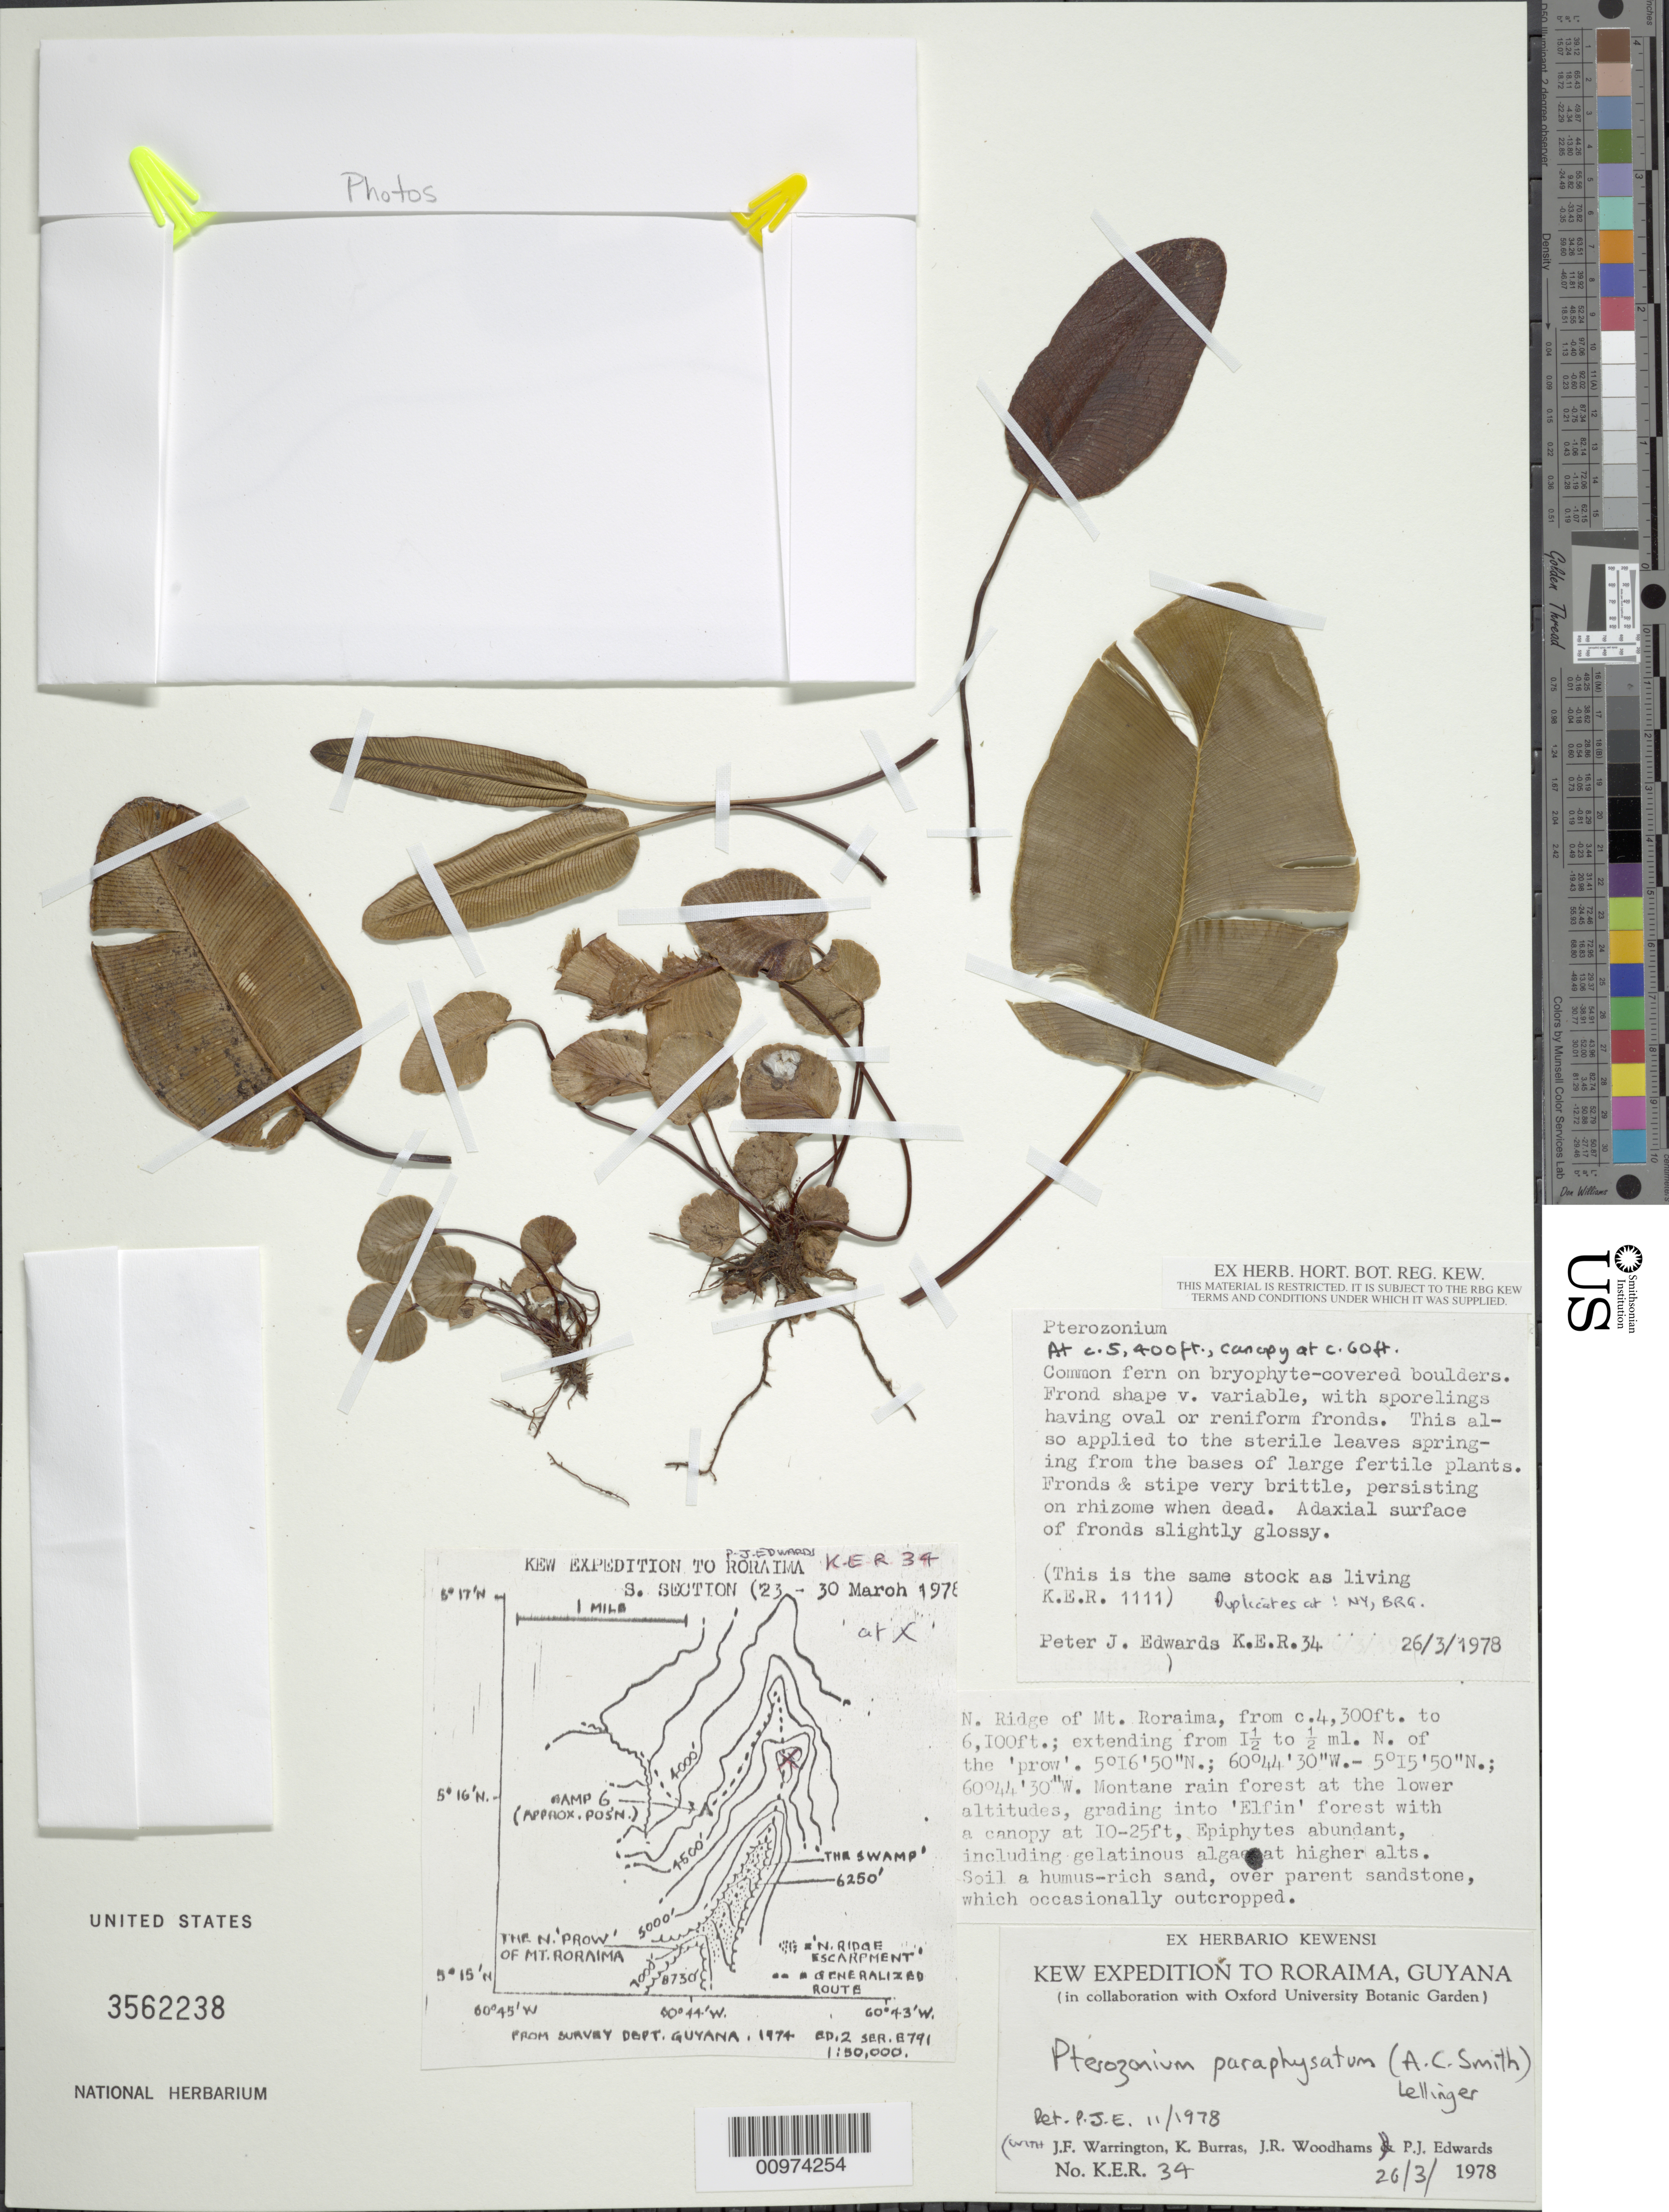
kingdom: Plantae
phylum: Tracheophyta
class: Polypodiopsida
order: Polypodiales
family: Pteridaceae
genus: Pterozonium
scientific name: Pterozonium paraphysatum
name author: (A.C. Sm.) Lellinger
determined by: Edwards, P. J.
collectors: P. Edwards, J. Warrington, K. Burras & J. Woodhams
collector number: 34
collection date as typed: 26-Mar-78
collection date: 1978-03-26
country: Guyana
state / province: Cuyuni-Mazaruni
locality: Mt. Roraima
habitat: montane rainforest at the lower altitudes, grading into 'elfin' forest with a canopy of 10-25 ft. Petrophyte, in moss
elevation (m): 1311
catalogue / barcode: US 3562238